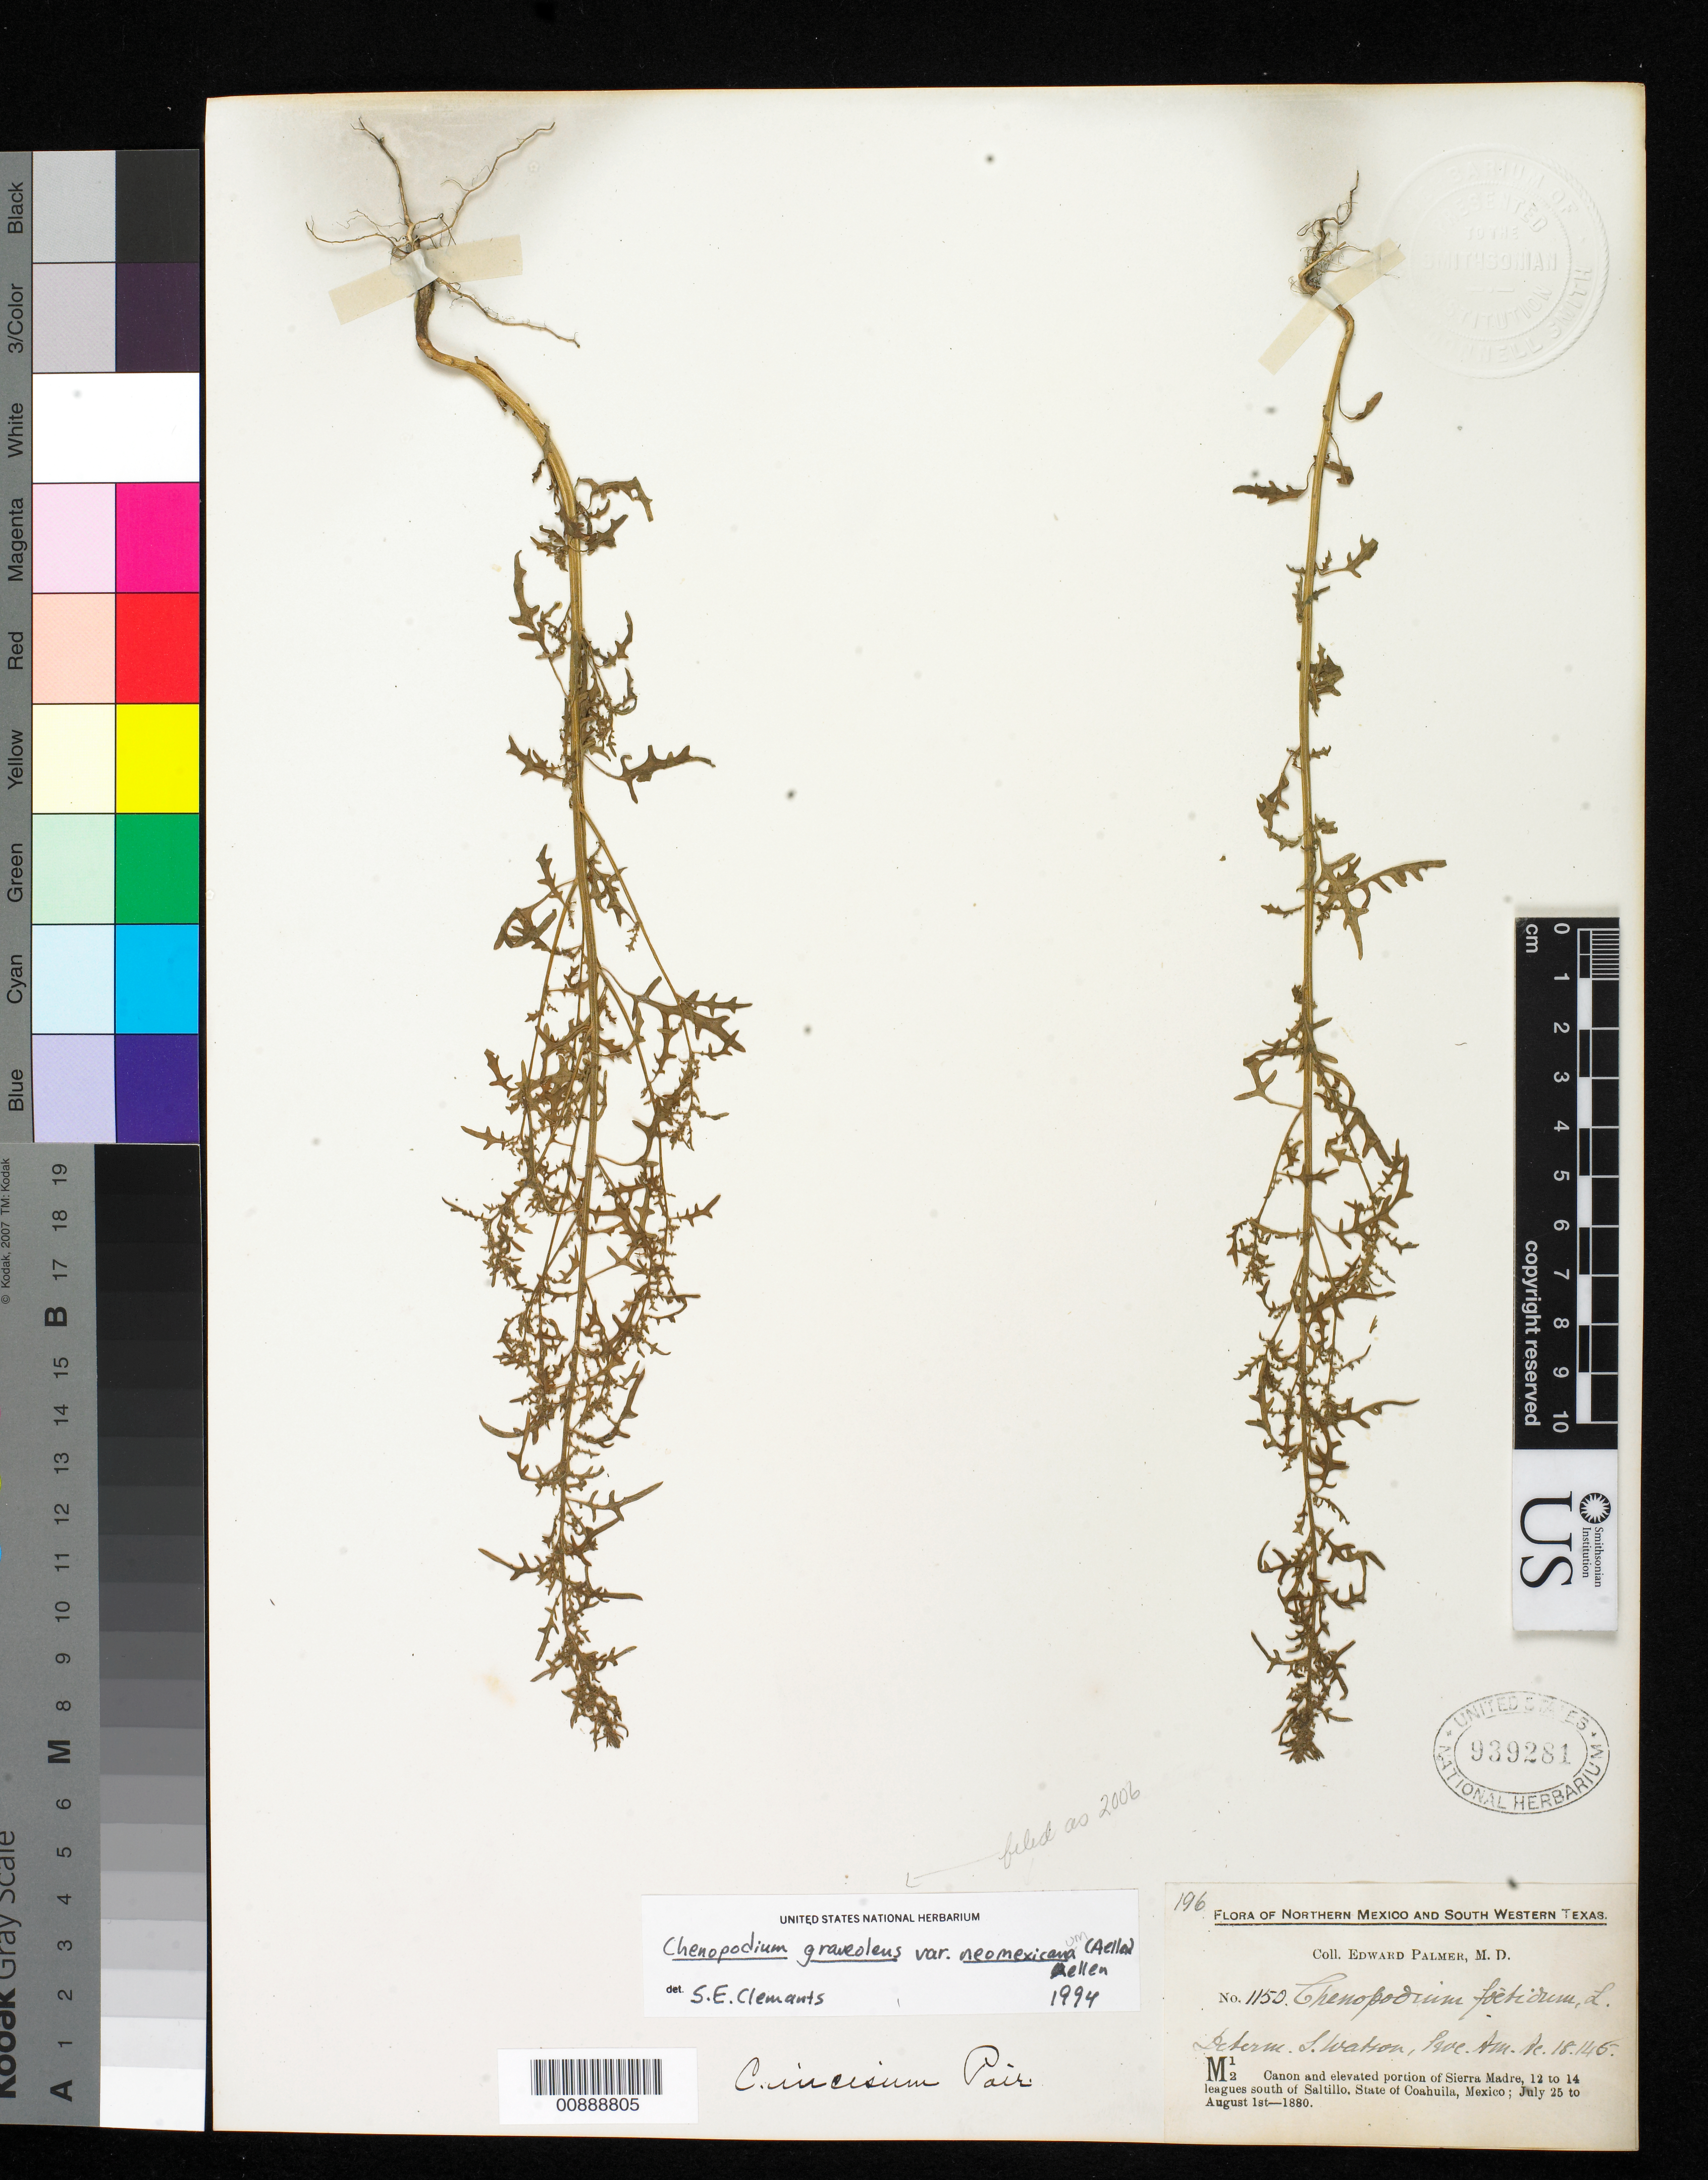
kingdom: Plantae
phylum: Tracheophyta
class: Magnoliopsida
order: Caryophyllales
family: Amaranthaceae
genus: Chenopodium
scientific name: Chenopodium graveolens var. neomexicanum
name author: (Aellen) Aellen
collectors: E. Palmer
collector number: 1150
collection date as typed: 25 Jul 1880 to 01 Aug 1880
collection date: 1880-07-25/1880-08-01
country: Mexico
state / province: Coahuila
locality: M12. Sierra Madre, 12 to 14 leagues south of Saltillo, Coahuila.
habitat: Cañon and elevated portion of Sierra.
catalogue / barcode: US 939281